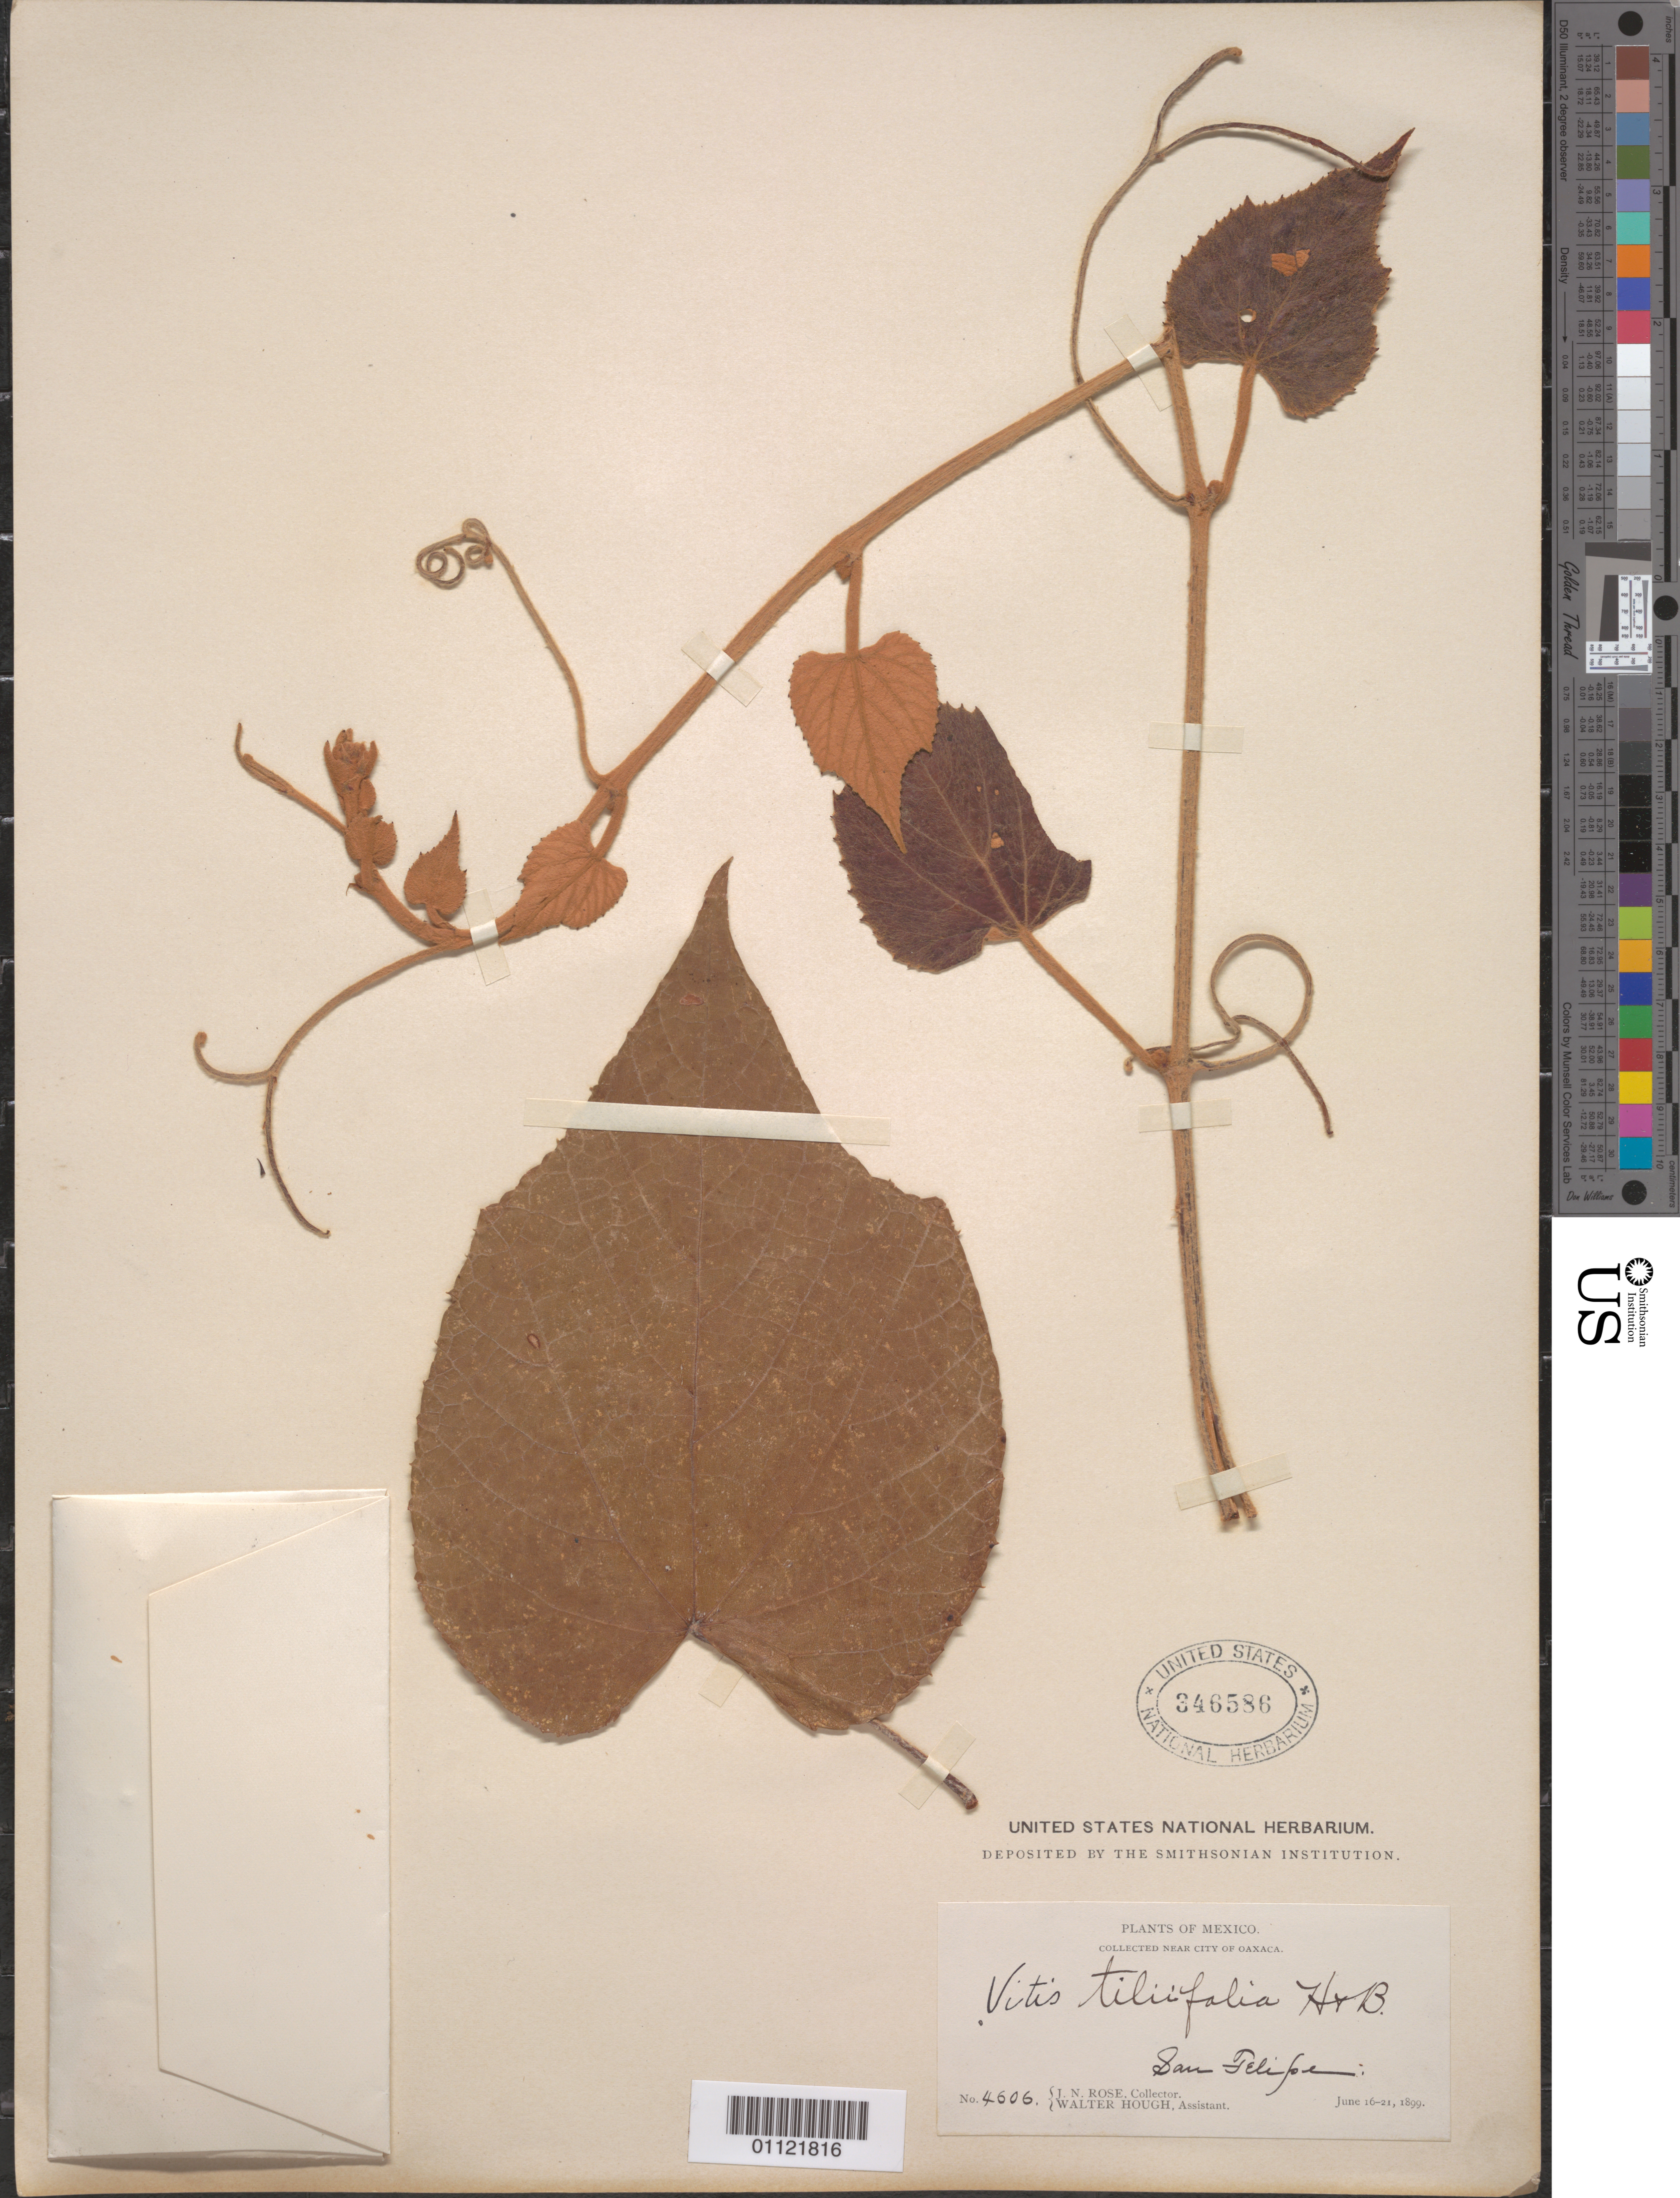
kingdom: Plantae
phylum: Tracheophyta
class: Magnoliopsida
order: Vitales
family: Vitaceae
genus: Vitis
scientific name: Vitis tiliifolia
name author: Humb. & Bonpl. ex Schult.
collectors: J. N. Rose & W. Hough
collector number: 4606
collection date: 1899-06-16/1899-06-21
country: Mexico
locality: San Felipe, near city of Oaxaca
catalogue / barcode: US 346586